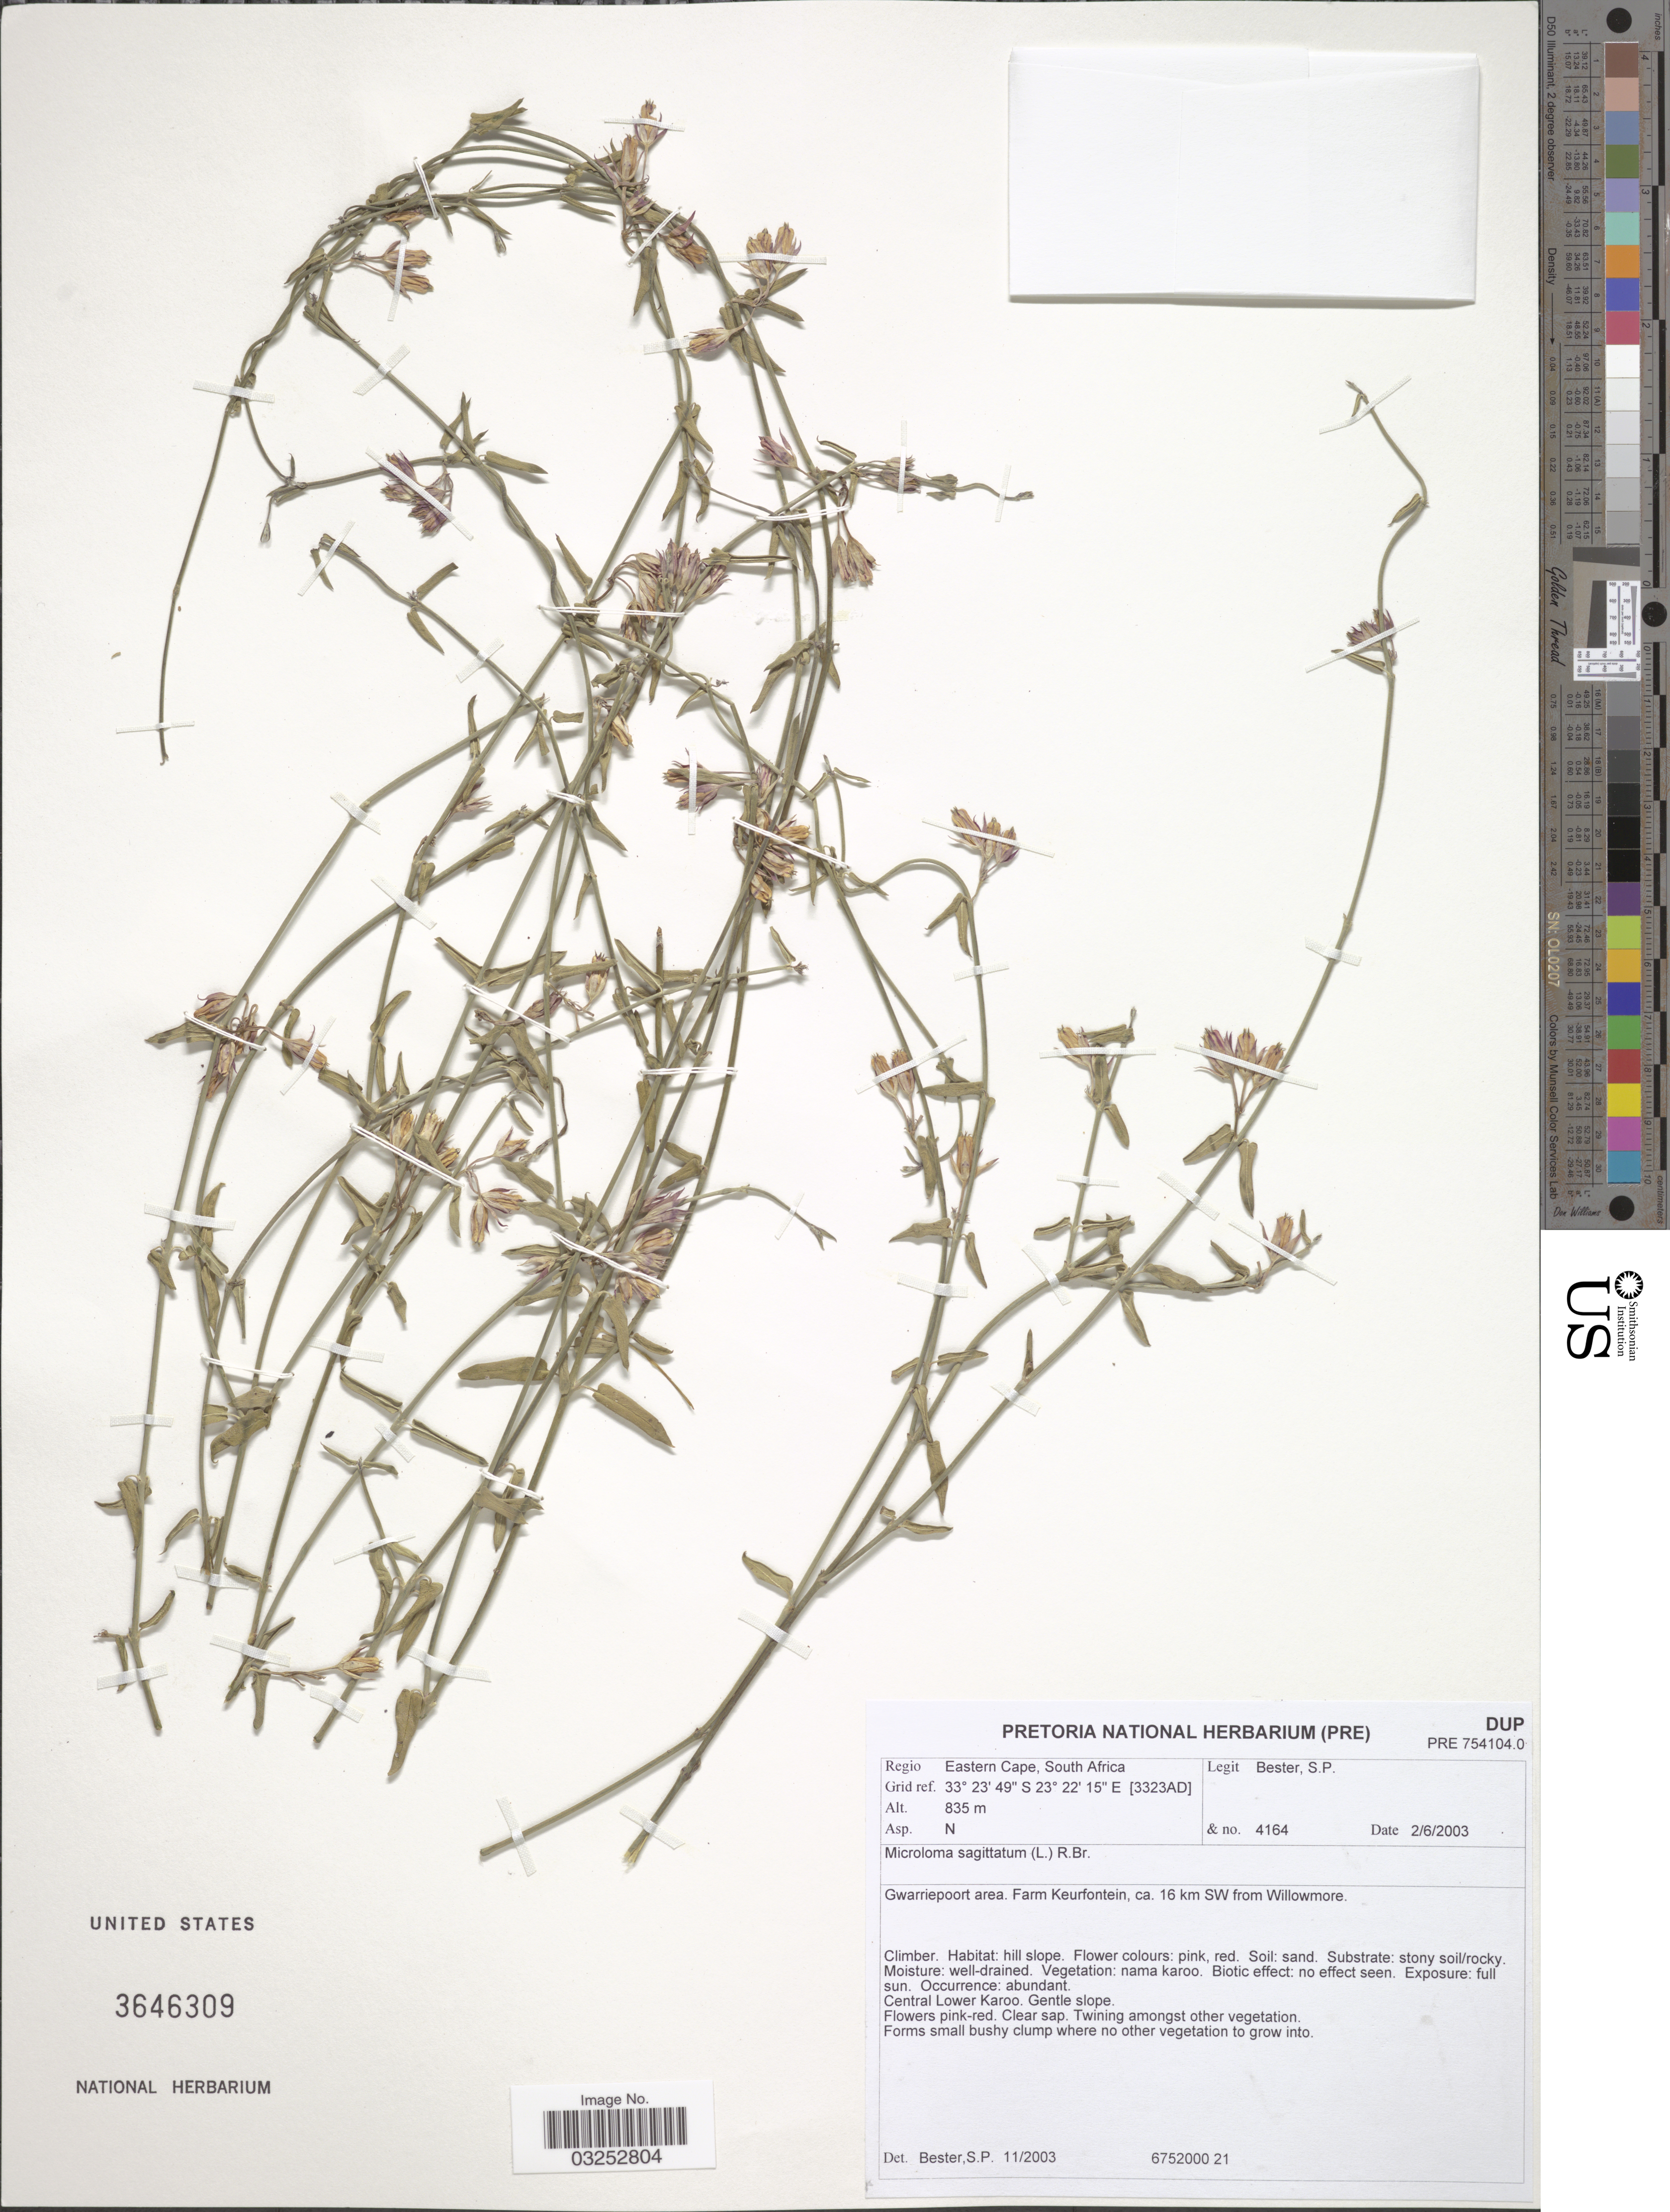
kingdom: Plantae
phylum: Tracheophyta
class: Magnoliopsida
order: Gentianales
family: Apocynaceae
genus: Microloma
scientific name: Microloma sagittatum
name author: (L.) R. Br.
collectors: S. Bester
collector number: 4164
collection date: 2003-06-02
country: South Africa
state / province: Eastern Cape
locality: Regio Eastern Cape, South Africa, Grid ref. [3323AD], Gwarriepoort area, Farm Keurfontein, ca. 16 km SW from Willowmore.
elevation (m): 835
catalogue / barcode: US 3646309